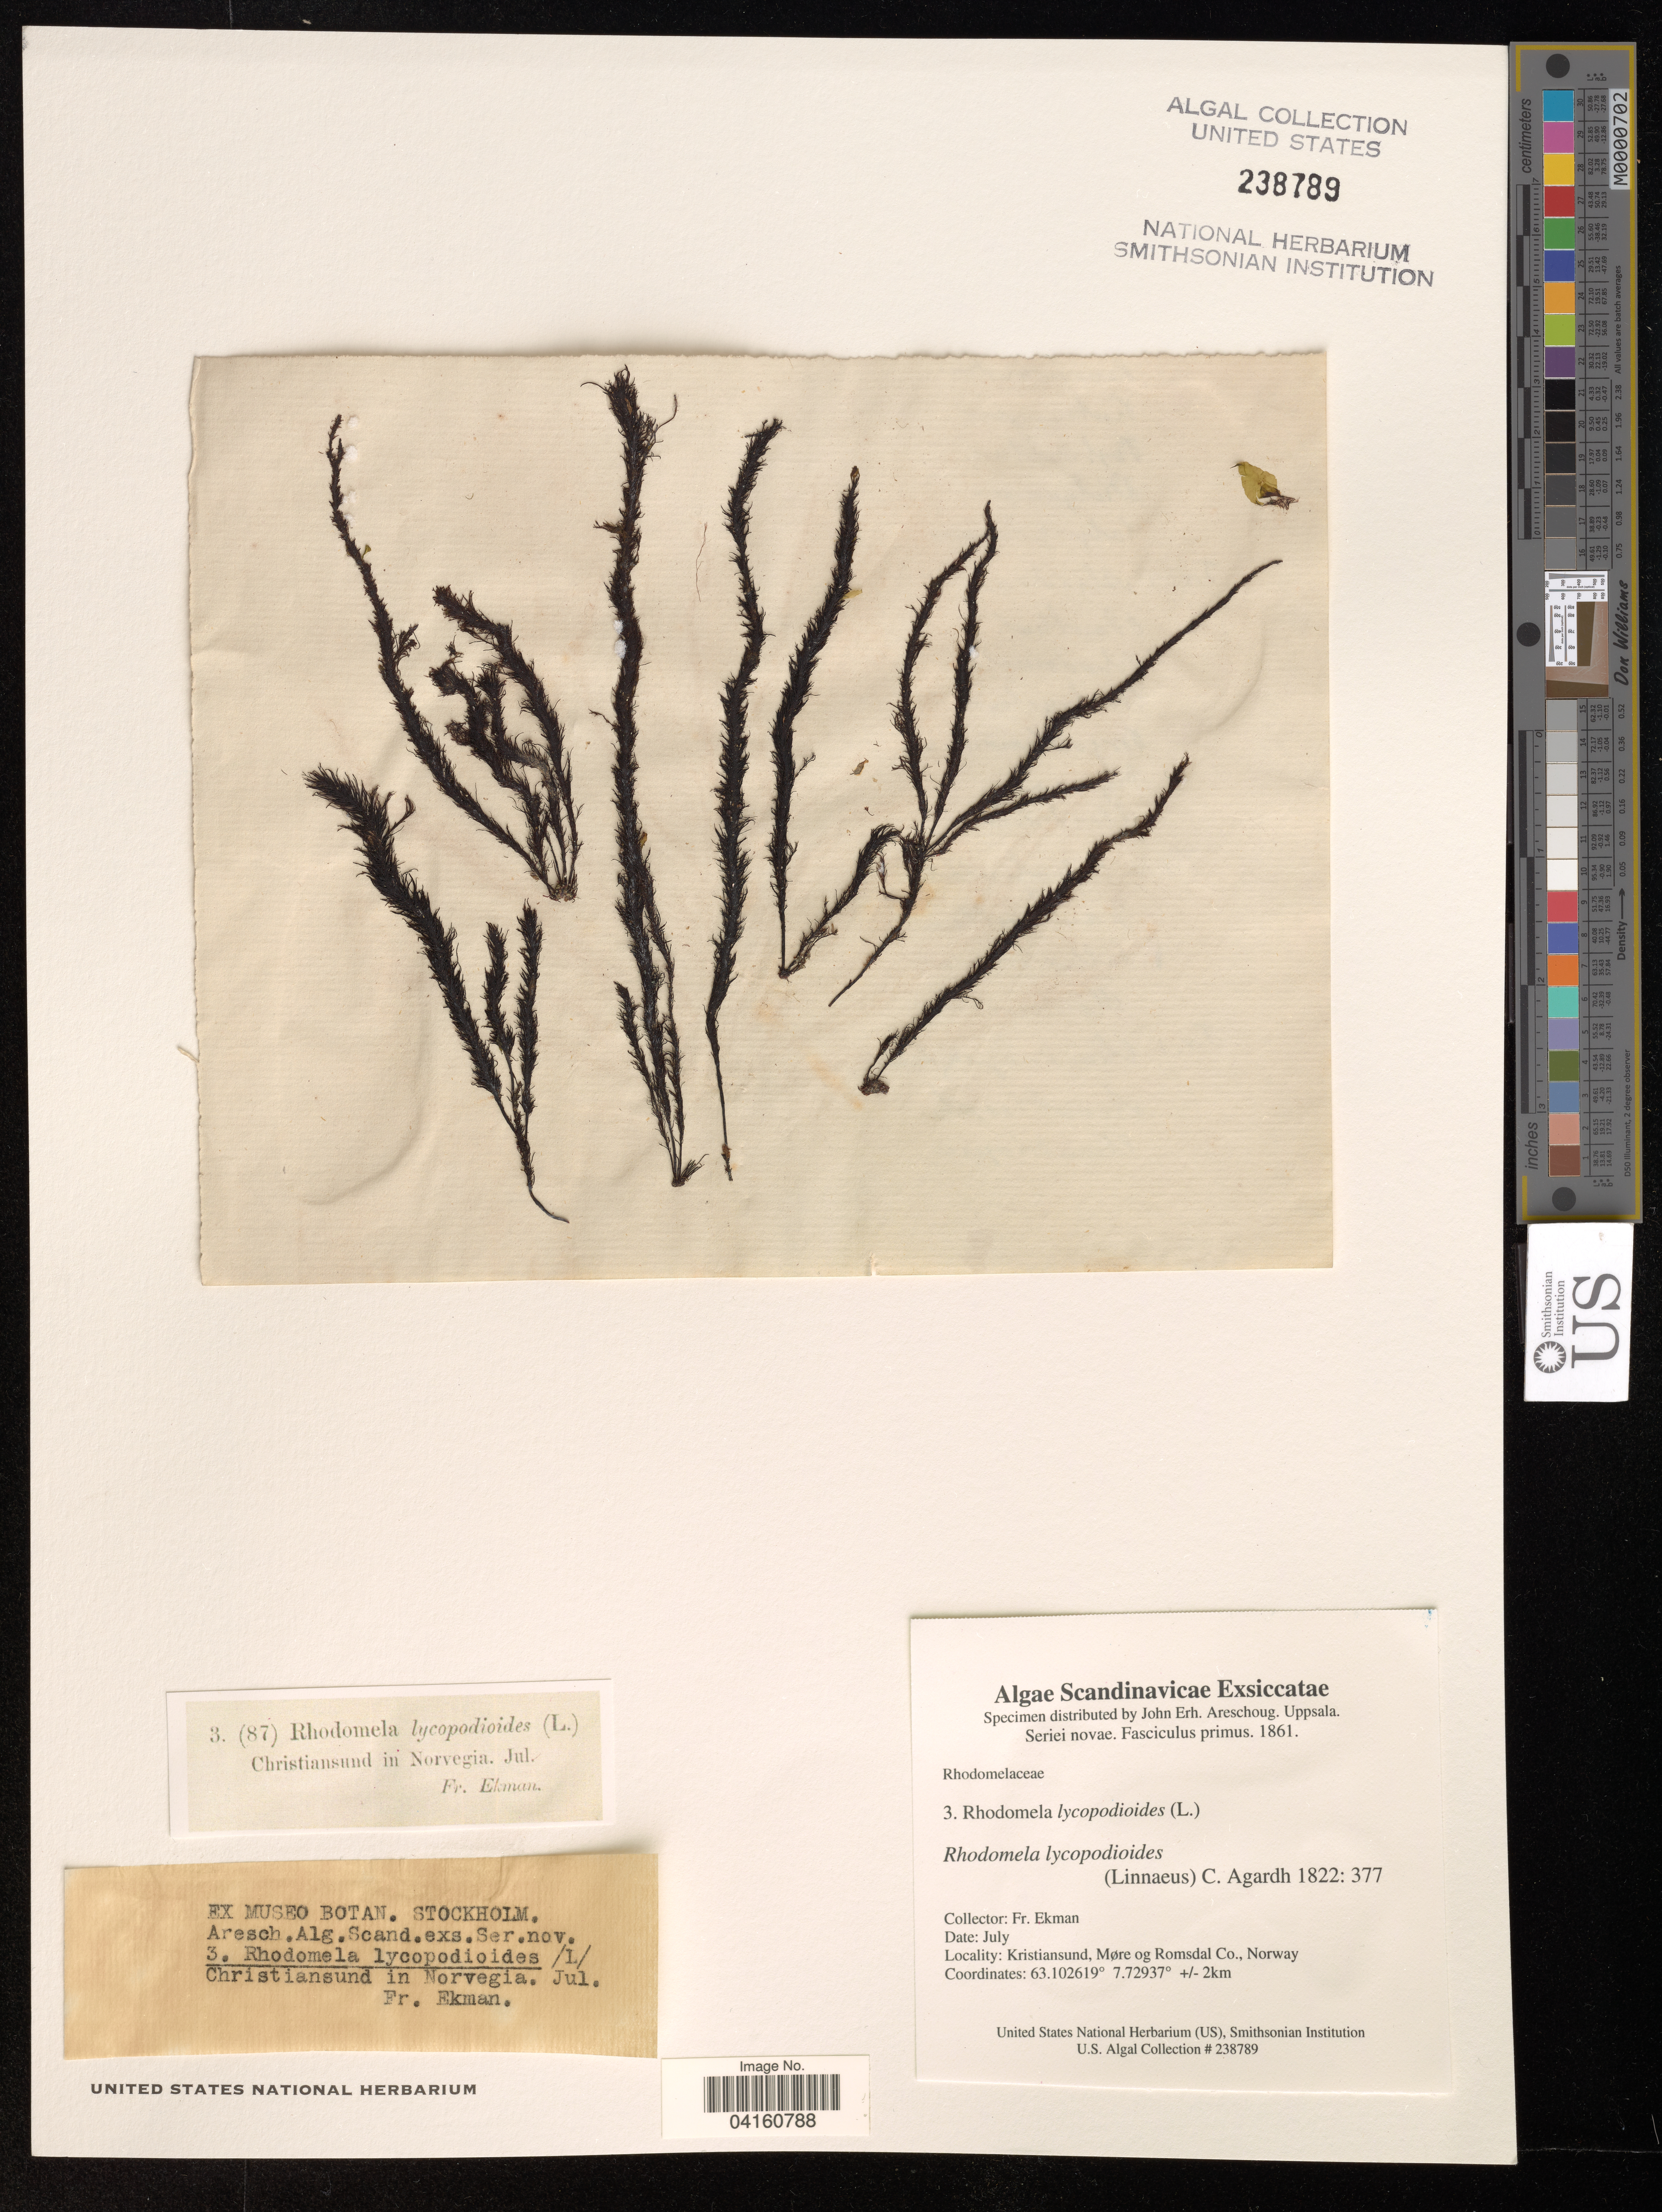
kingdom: Plantae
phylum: Rhodophyta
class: Florideophyceae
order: Ceramiales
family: Rhodomelaceae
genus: Rhodomela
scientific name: Rhodomela lycopodioides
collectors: Ekman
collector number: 3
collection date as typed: July 1861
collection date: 1861-07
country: Norway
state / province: More og Romdal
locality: Kristiansund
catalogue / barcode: US 238789